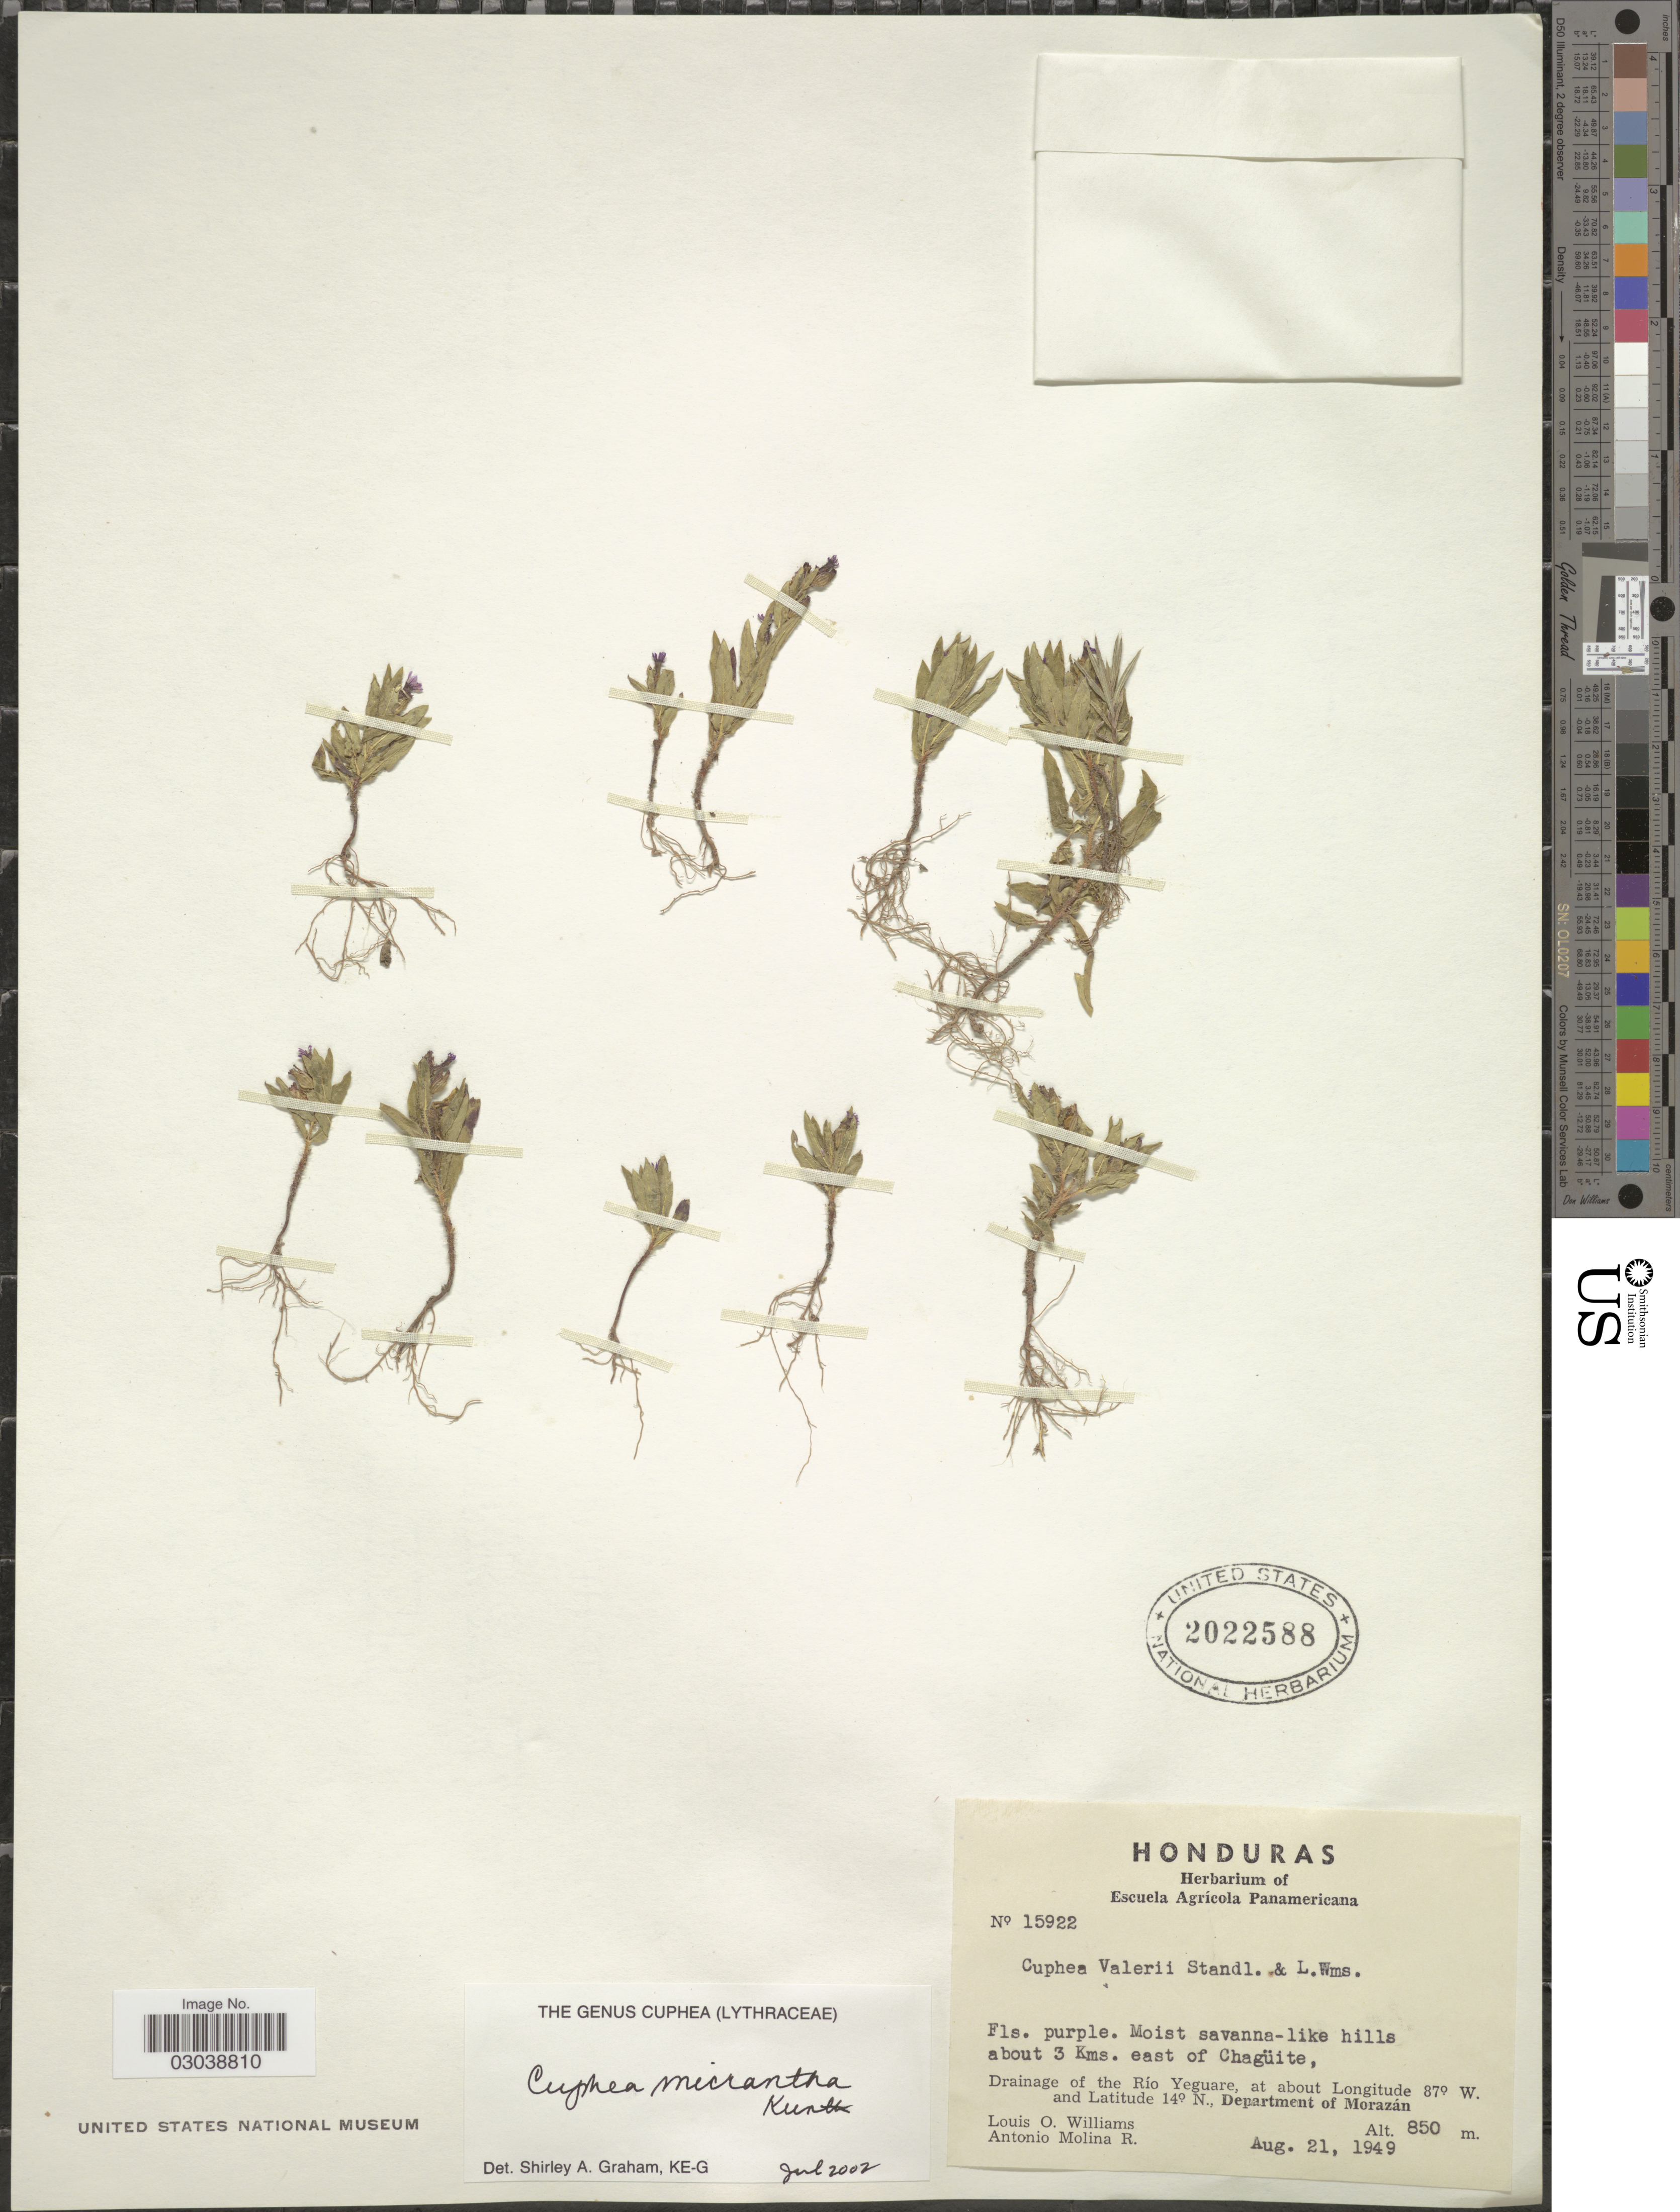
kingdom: Plantae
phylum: Tracheophyta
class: Magnoliopsida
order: Myrtales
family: Lythraceae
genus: Cuphea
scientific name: Cuphea micrantha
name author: Kunth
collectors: L. O. Williams & A. Molina R.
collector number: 15922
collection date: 1949-08-21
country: Honduras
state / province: Fco. Morazán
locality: Moist savanna-ike hills about 3 Kms. east of Chagüite, Drainage of the Río Yeguare., Department of Morazán.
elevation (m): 850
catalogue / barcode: US 2022588